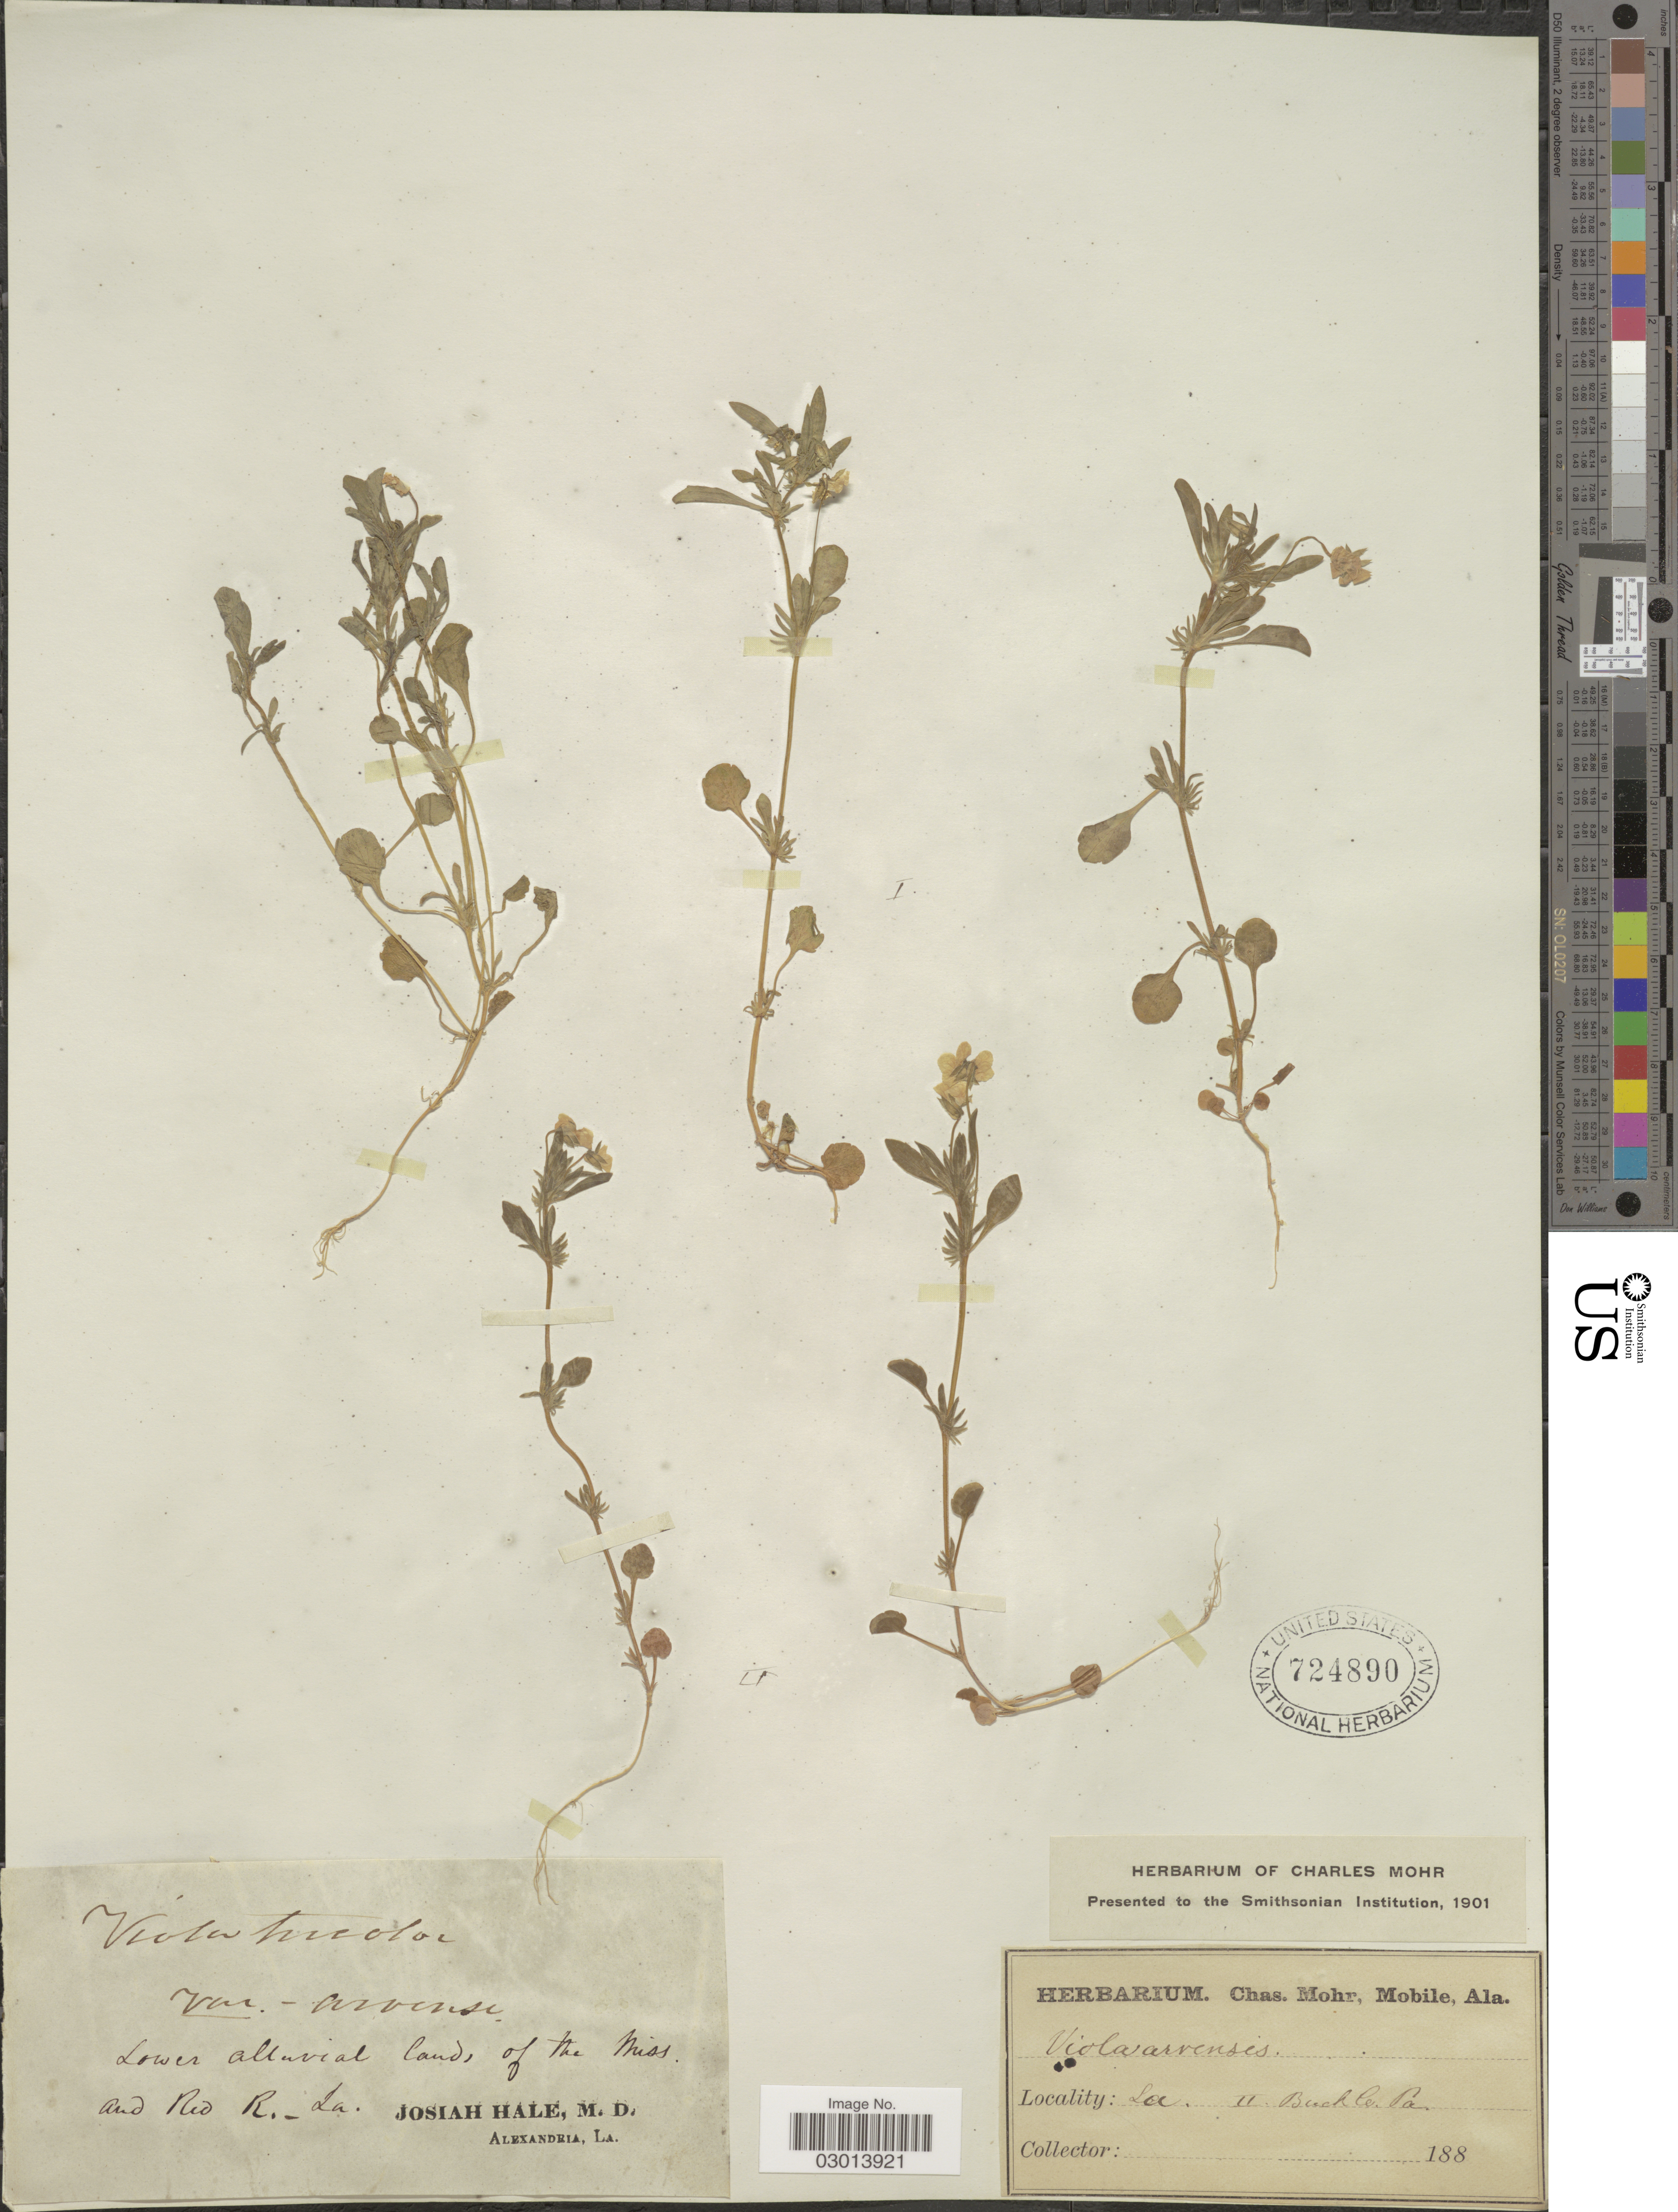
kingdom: Plantae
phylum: Tracheophyta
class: Magnoliopsida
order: Malpighiales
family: Violaceae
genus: Viola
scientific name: Viola rafinesquei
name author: Greene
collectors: J. Hale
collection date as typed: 188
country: United States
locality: II Buck Co., Pa, Lower alluvial land, of the Miss. and Rio R. - La.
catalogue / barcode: US 724890